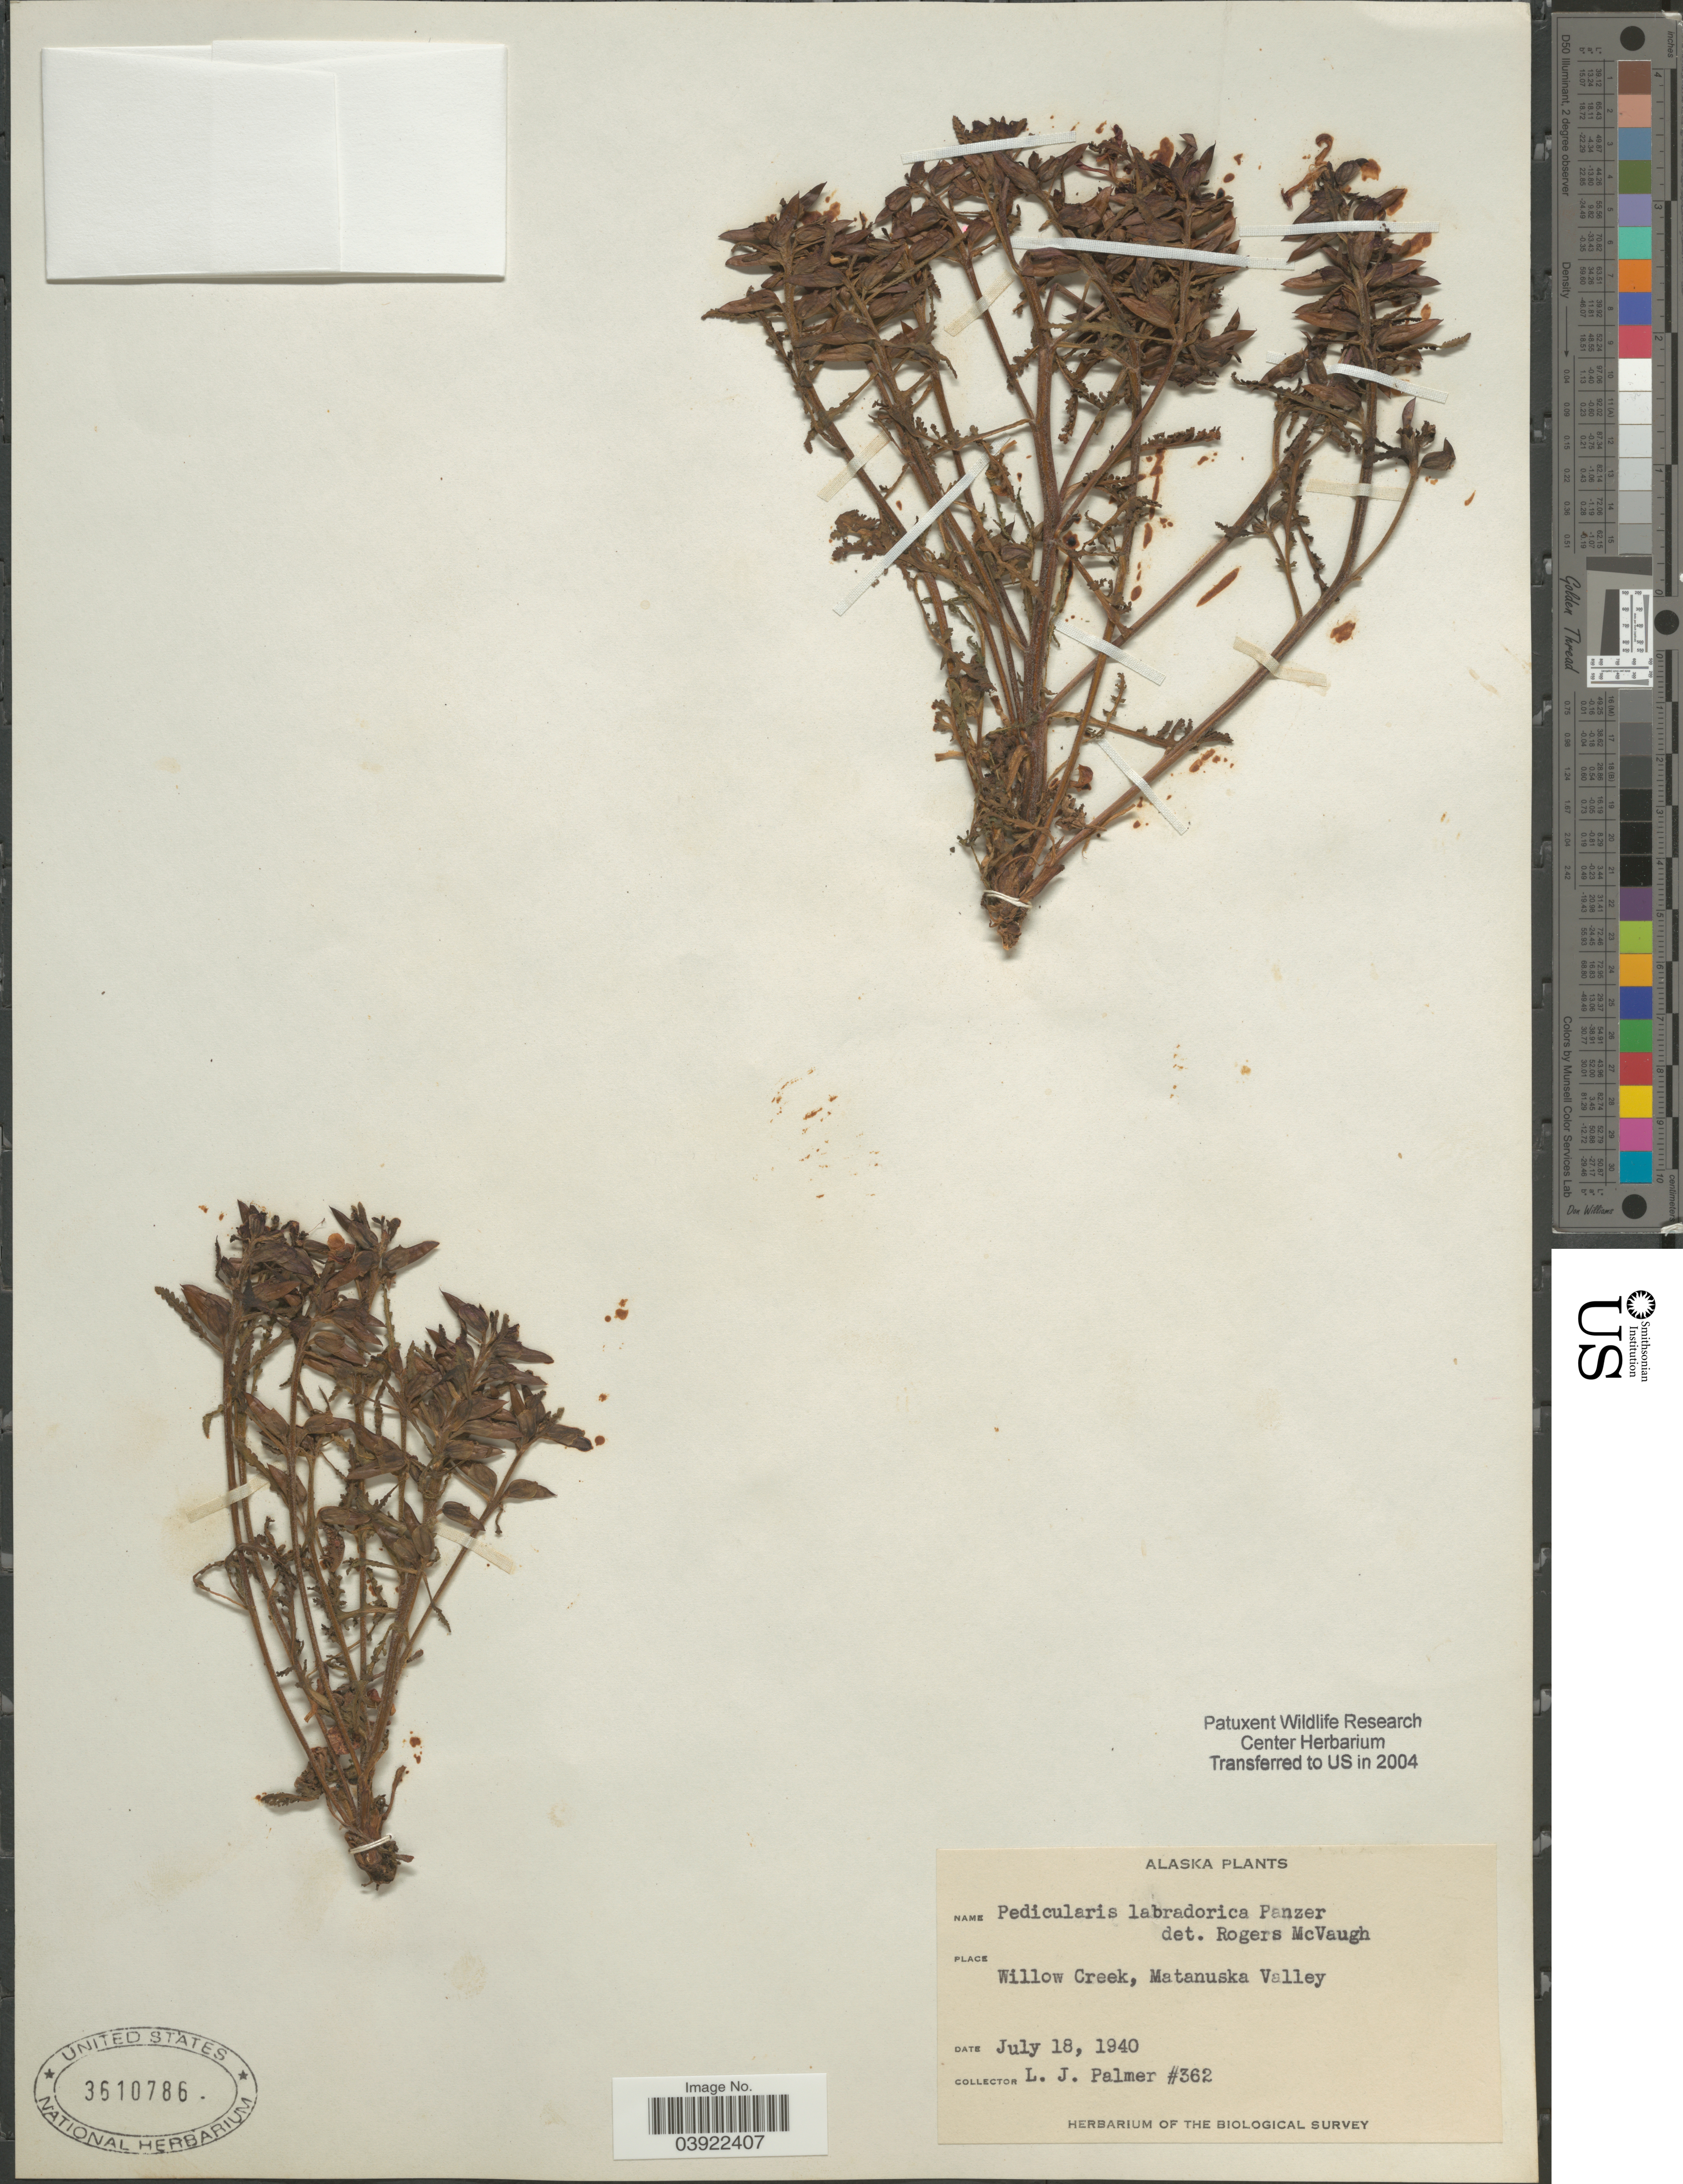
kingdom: Plantae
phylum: Tracheophyta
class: Magnoliopsida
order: Lamiales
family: Orobanchaceae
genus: Pedicularis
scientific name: Pedicularis labradorica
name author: Wirsing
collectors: L. J. Palmer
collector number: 362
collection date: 1940-07-18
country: United States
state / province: Alaska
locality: Willow Creek, Matanuska Valley.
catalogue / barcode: US 3610786